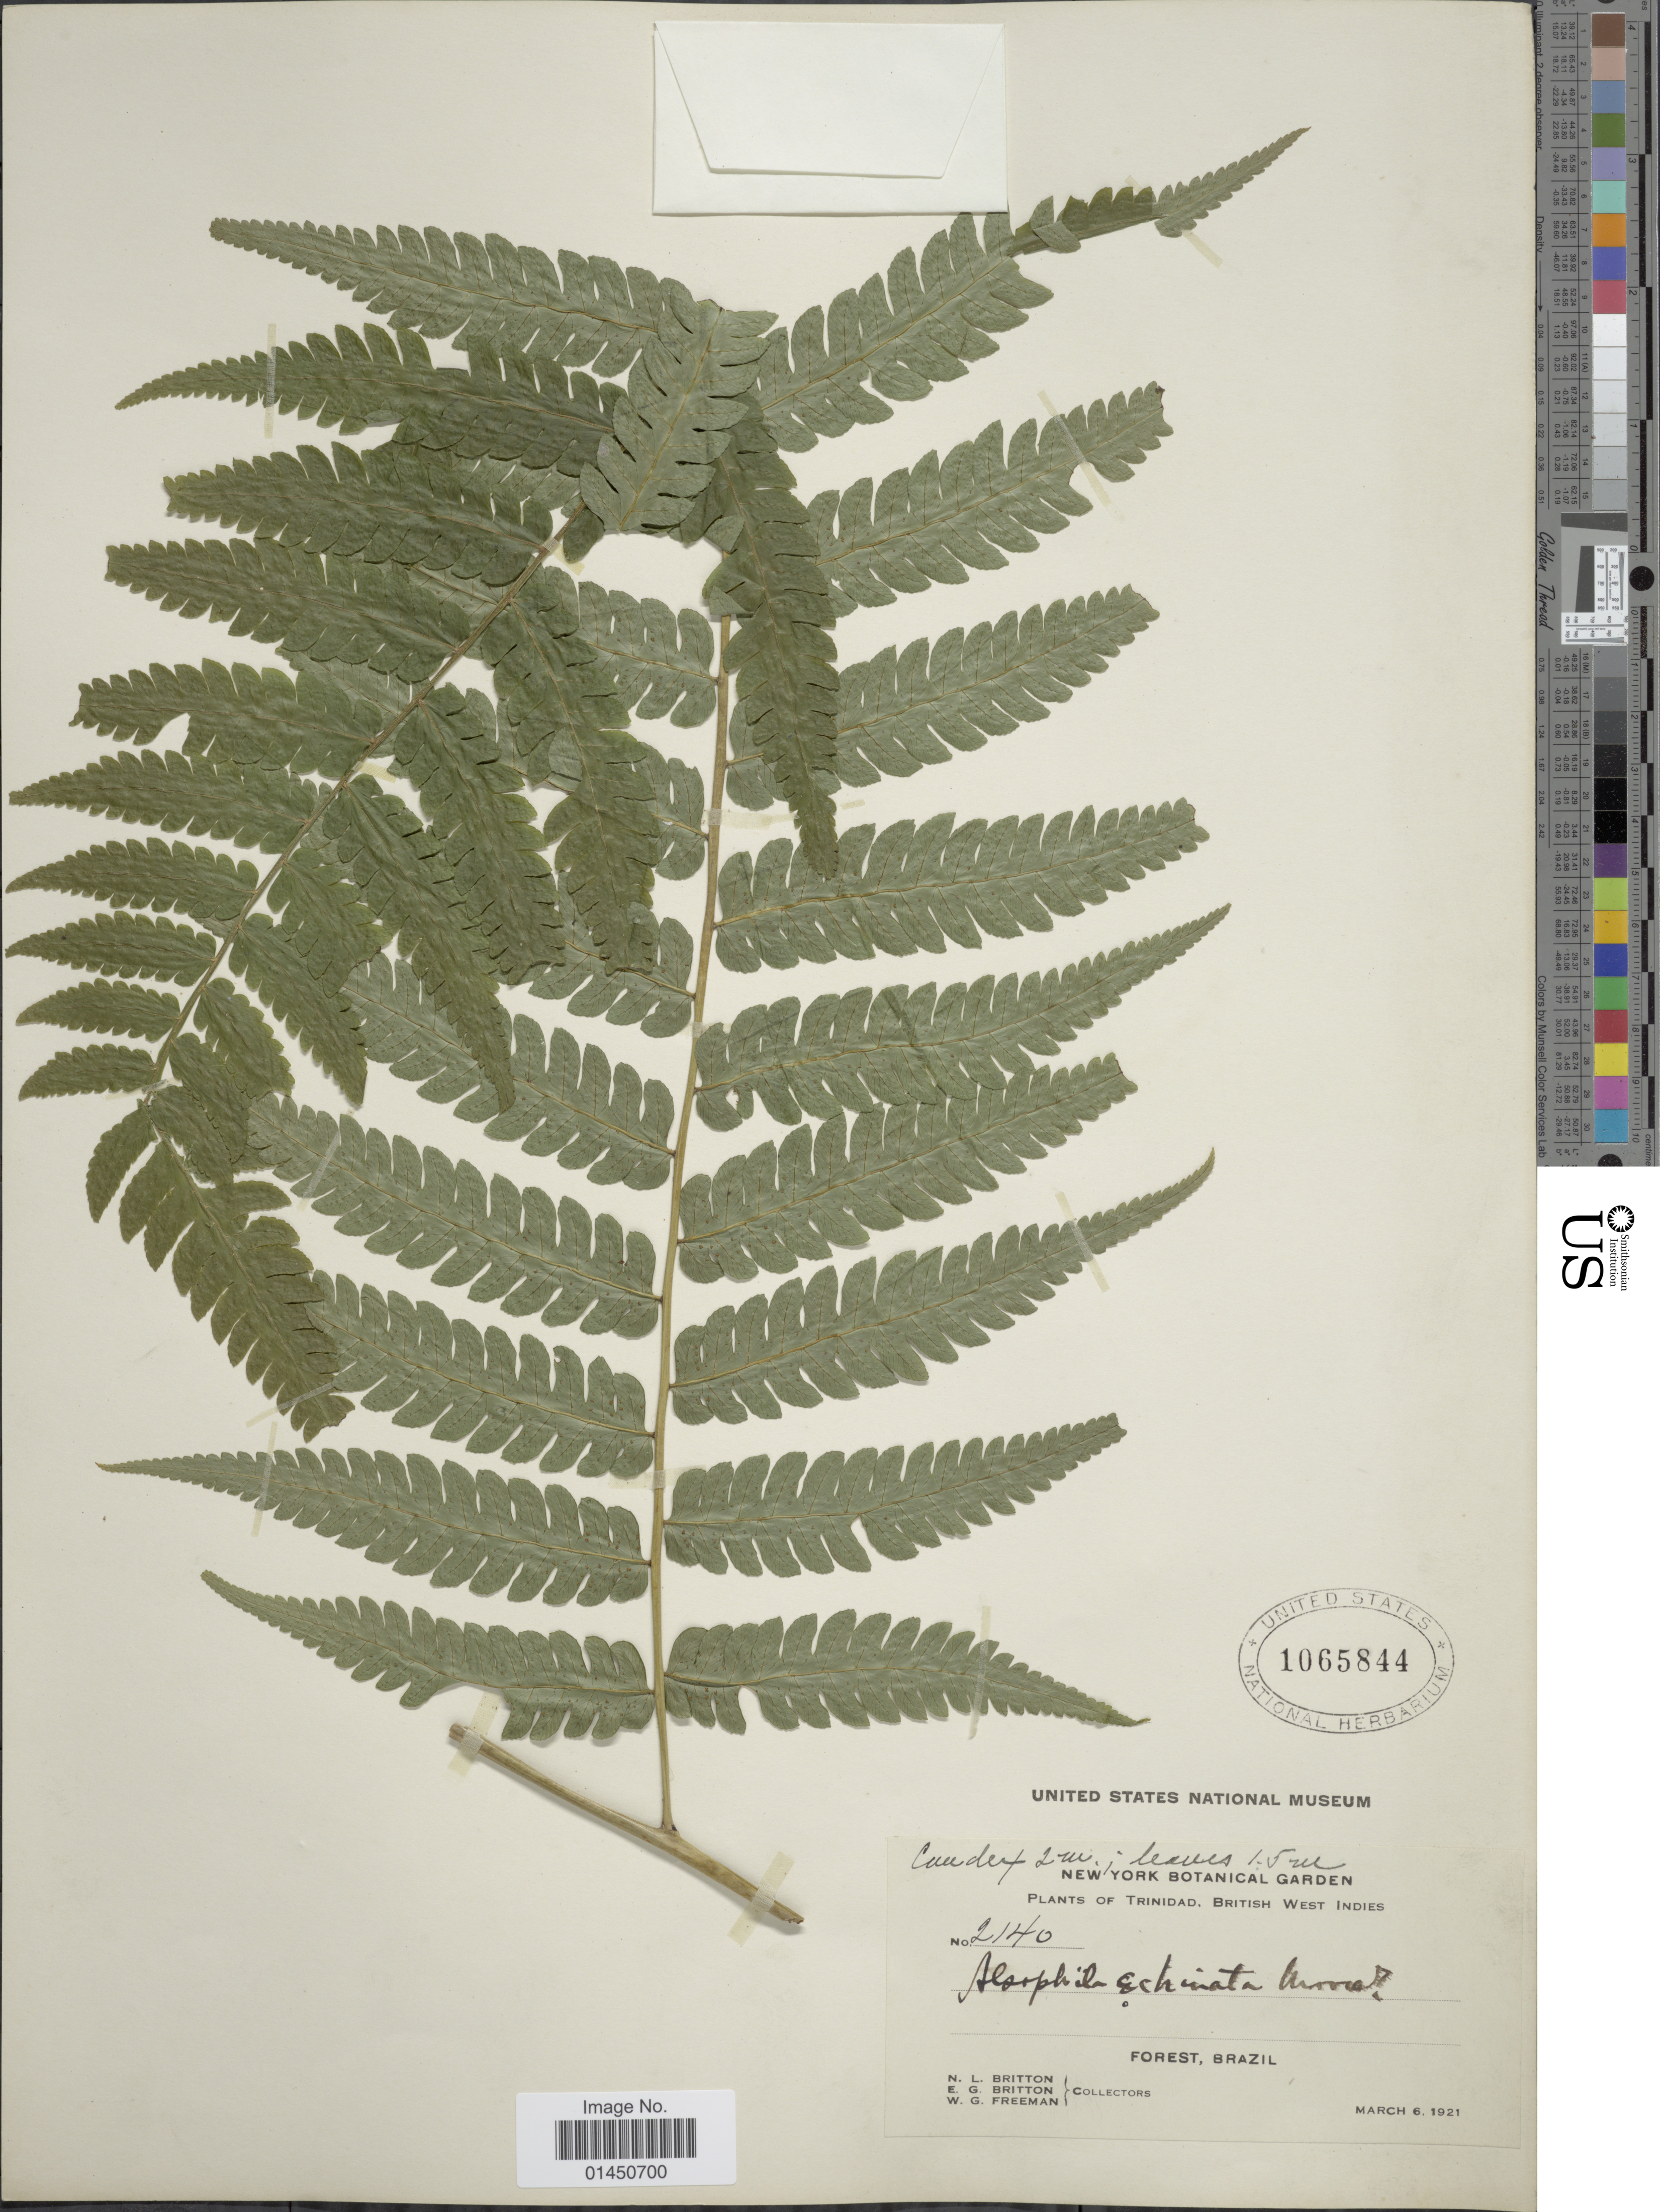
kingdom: Plantae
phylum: Tracheophyta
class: Polypodiopsida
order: Cyatheales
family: Cyatheaceae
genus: Cyathea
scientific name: Cyathea pungens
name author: (Willd.) Domin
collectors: N. Britton, E. G. Britton & W. Freeman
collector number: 2140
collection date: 1921-03-06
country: Trinidad and Tobago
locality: Trinidad, Forest, Brazil.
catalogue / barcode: US 1065844